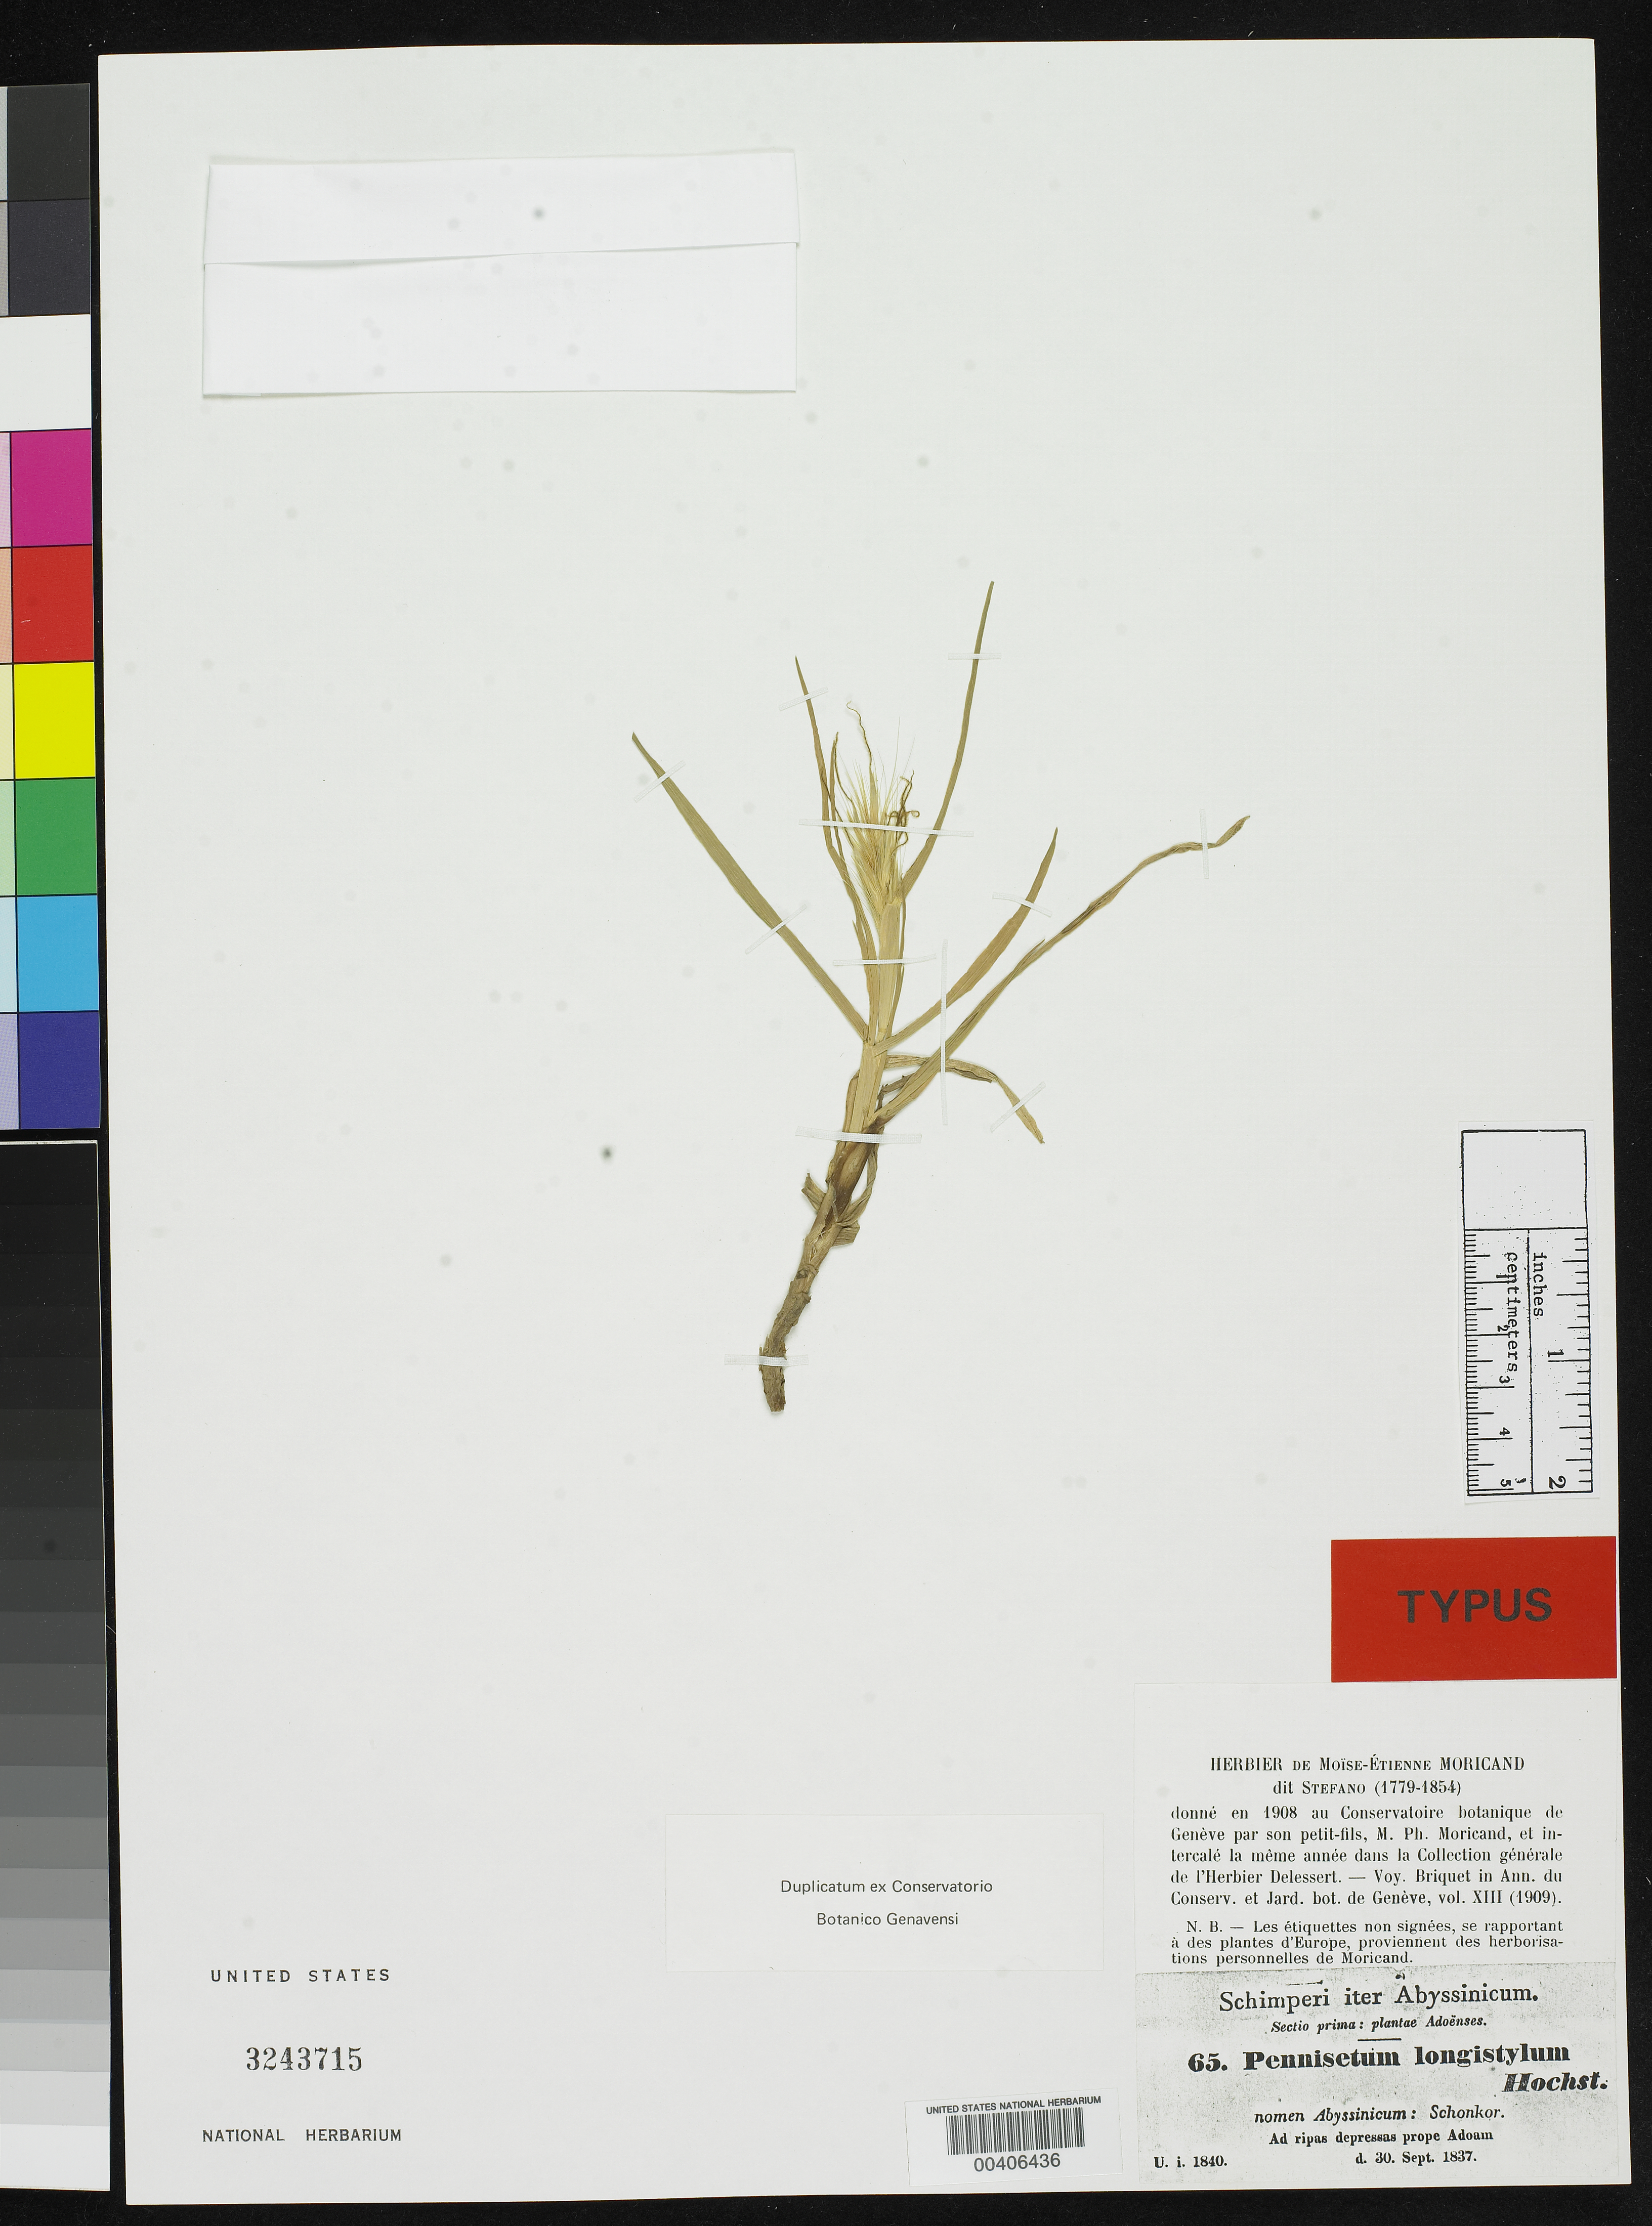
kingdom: Plantae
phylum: Tracheophyta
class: Liliopsida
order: Poales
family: Poaceae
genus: Pennisetum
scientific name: Pennisetum longistylum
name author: Hochst. ex A. Rich.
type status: Isotype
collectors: G. W. Schimper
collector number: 65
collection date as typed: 30 Sep 1837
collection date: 1837-09-30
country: Ethiopia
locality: Ad ripas depressas prope Adoam.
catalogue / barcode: US 3243715